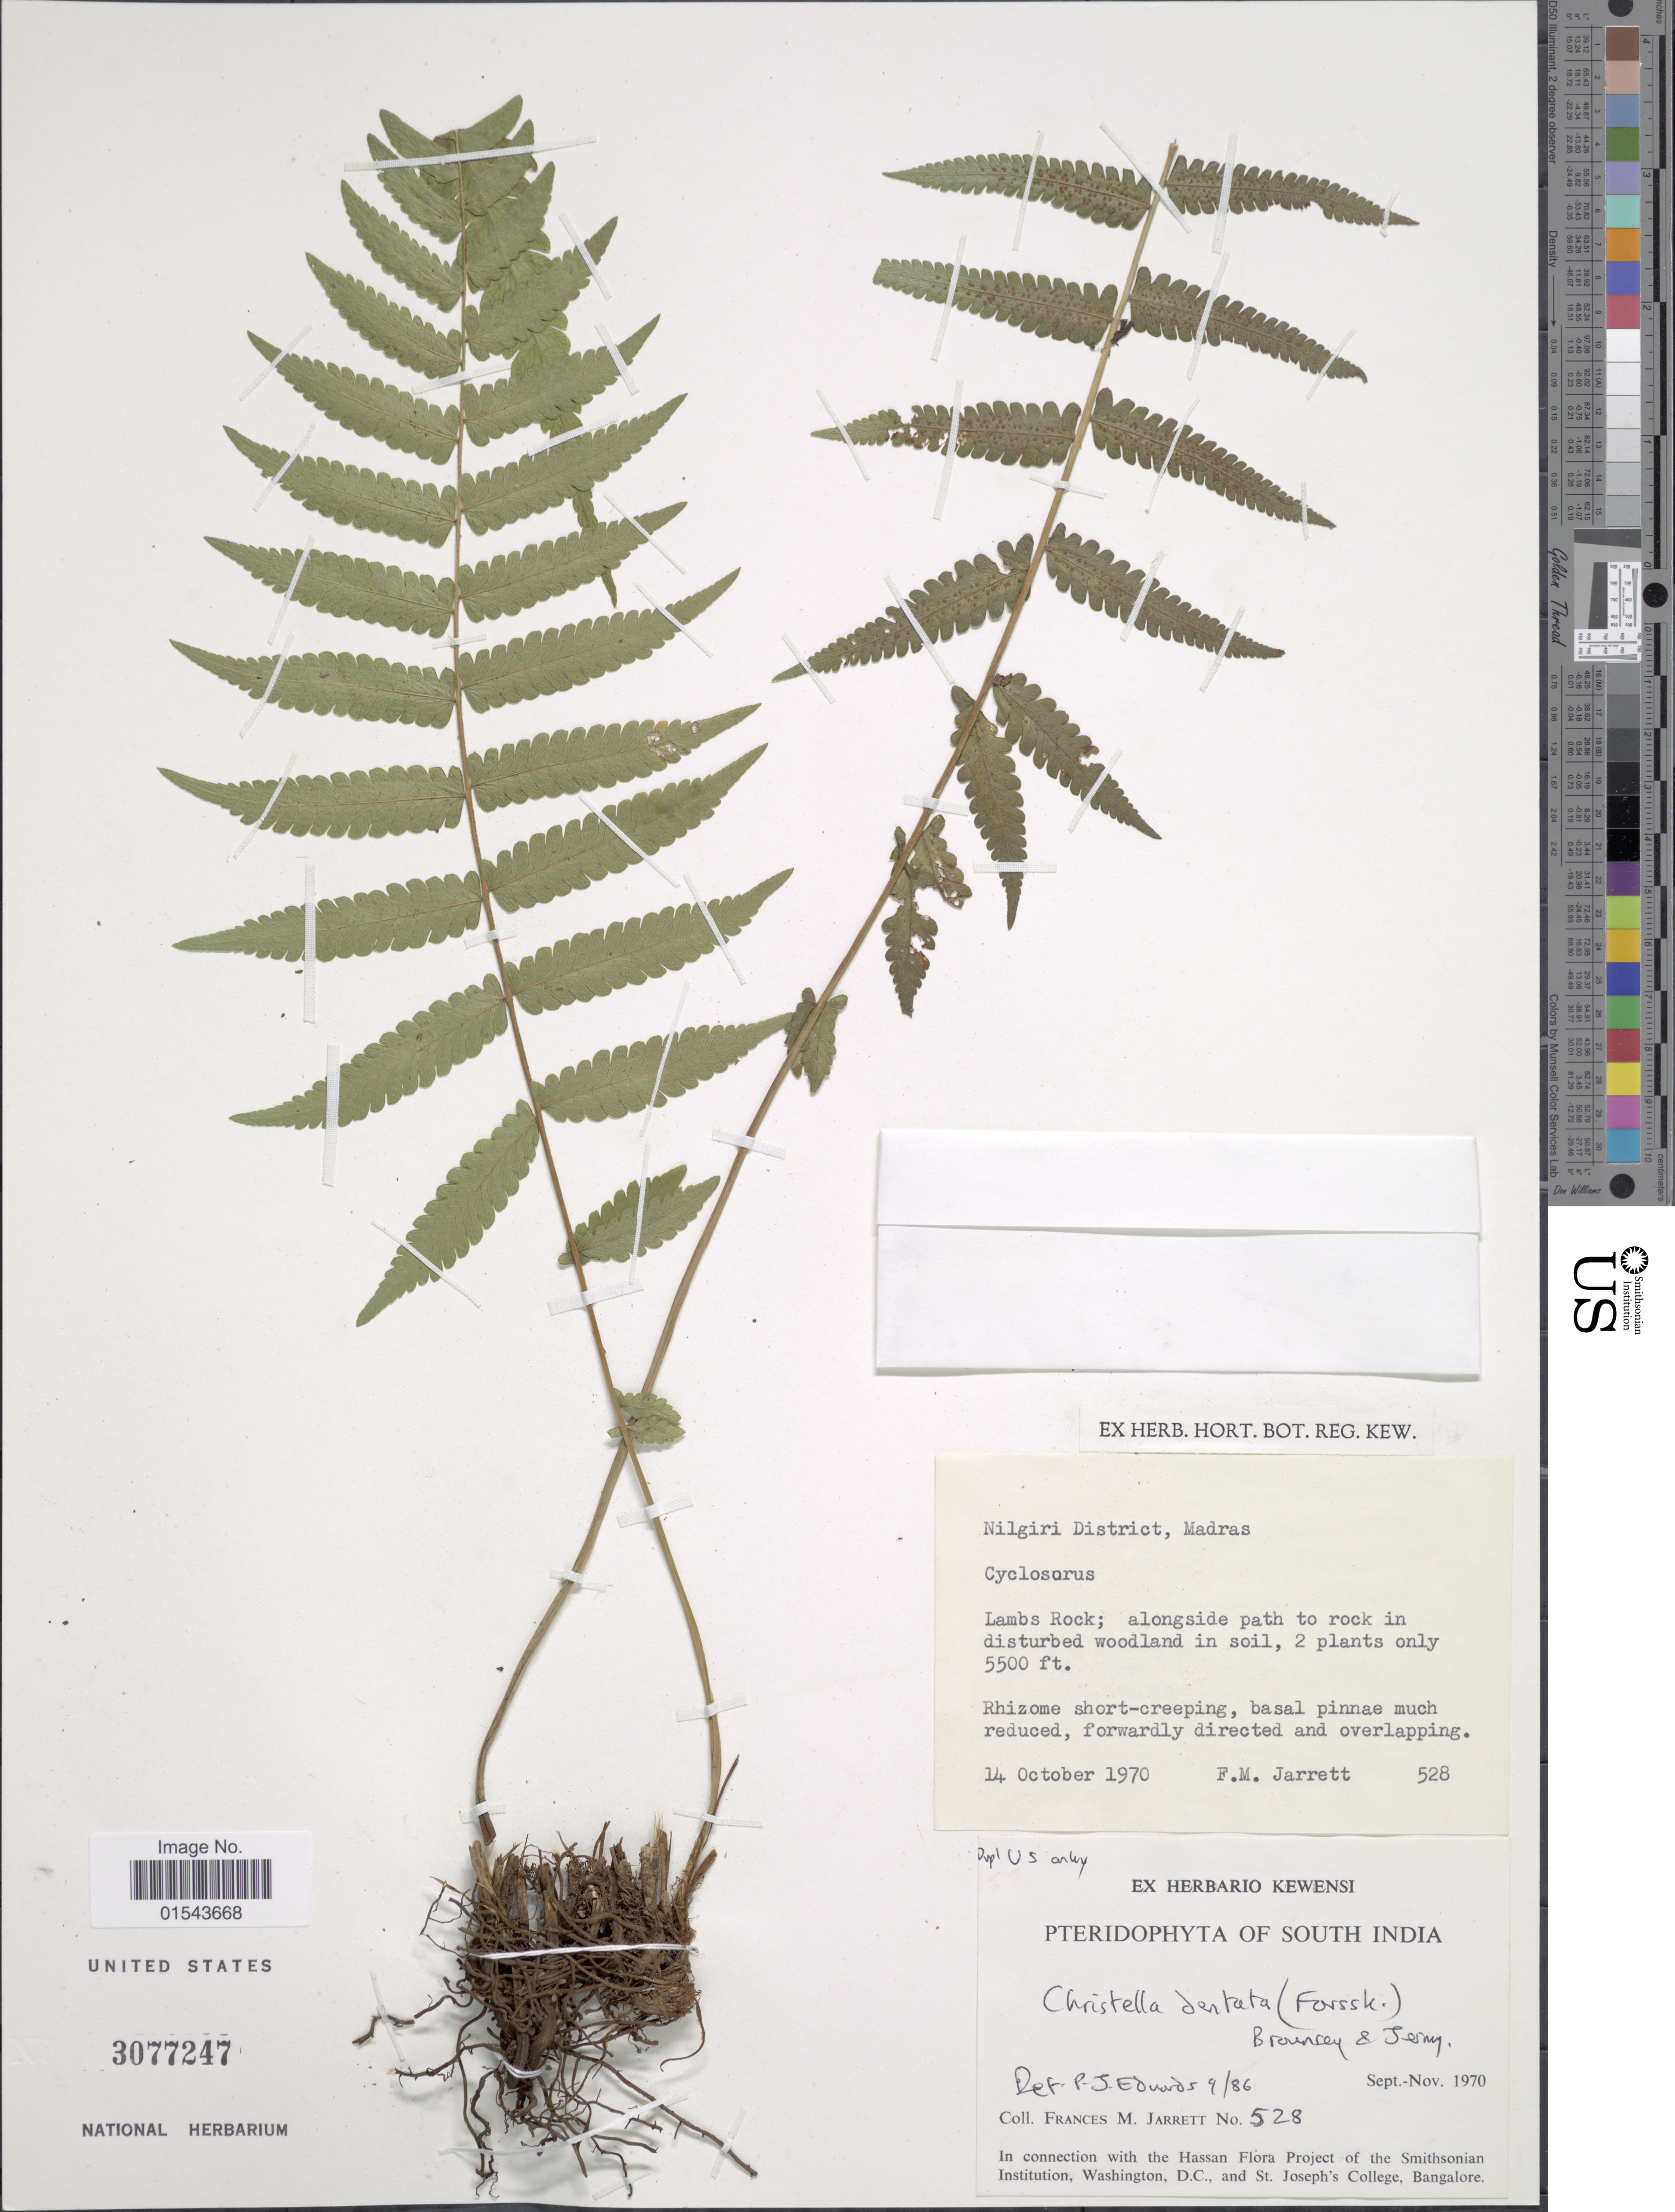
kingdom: Plantae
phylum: Tracheophyta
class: Polypodiopsida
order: Polypodiales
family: Thelypteridaceae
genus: Christella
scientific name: Christella dentata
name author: (Forssk.) Brownsey & Jermy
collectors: F. M. Jarrett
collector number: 528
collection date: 1970-10-14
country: India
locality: Nilgiri District, Madras. South India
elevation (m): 1676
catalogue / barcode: US 3077247